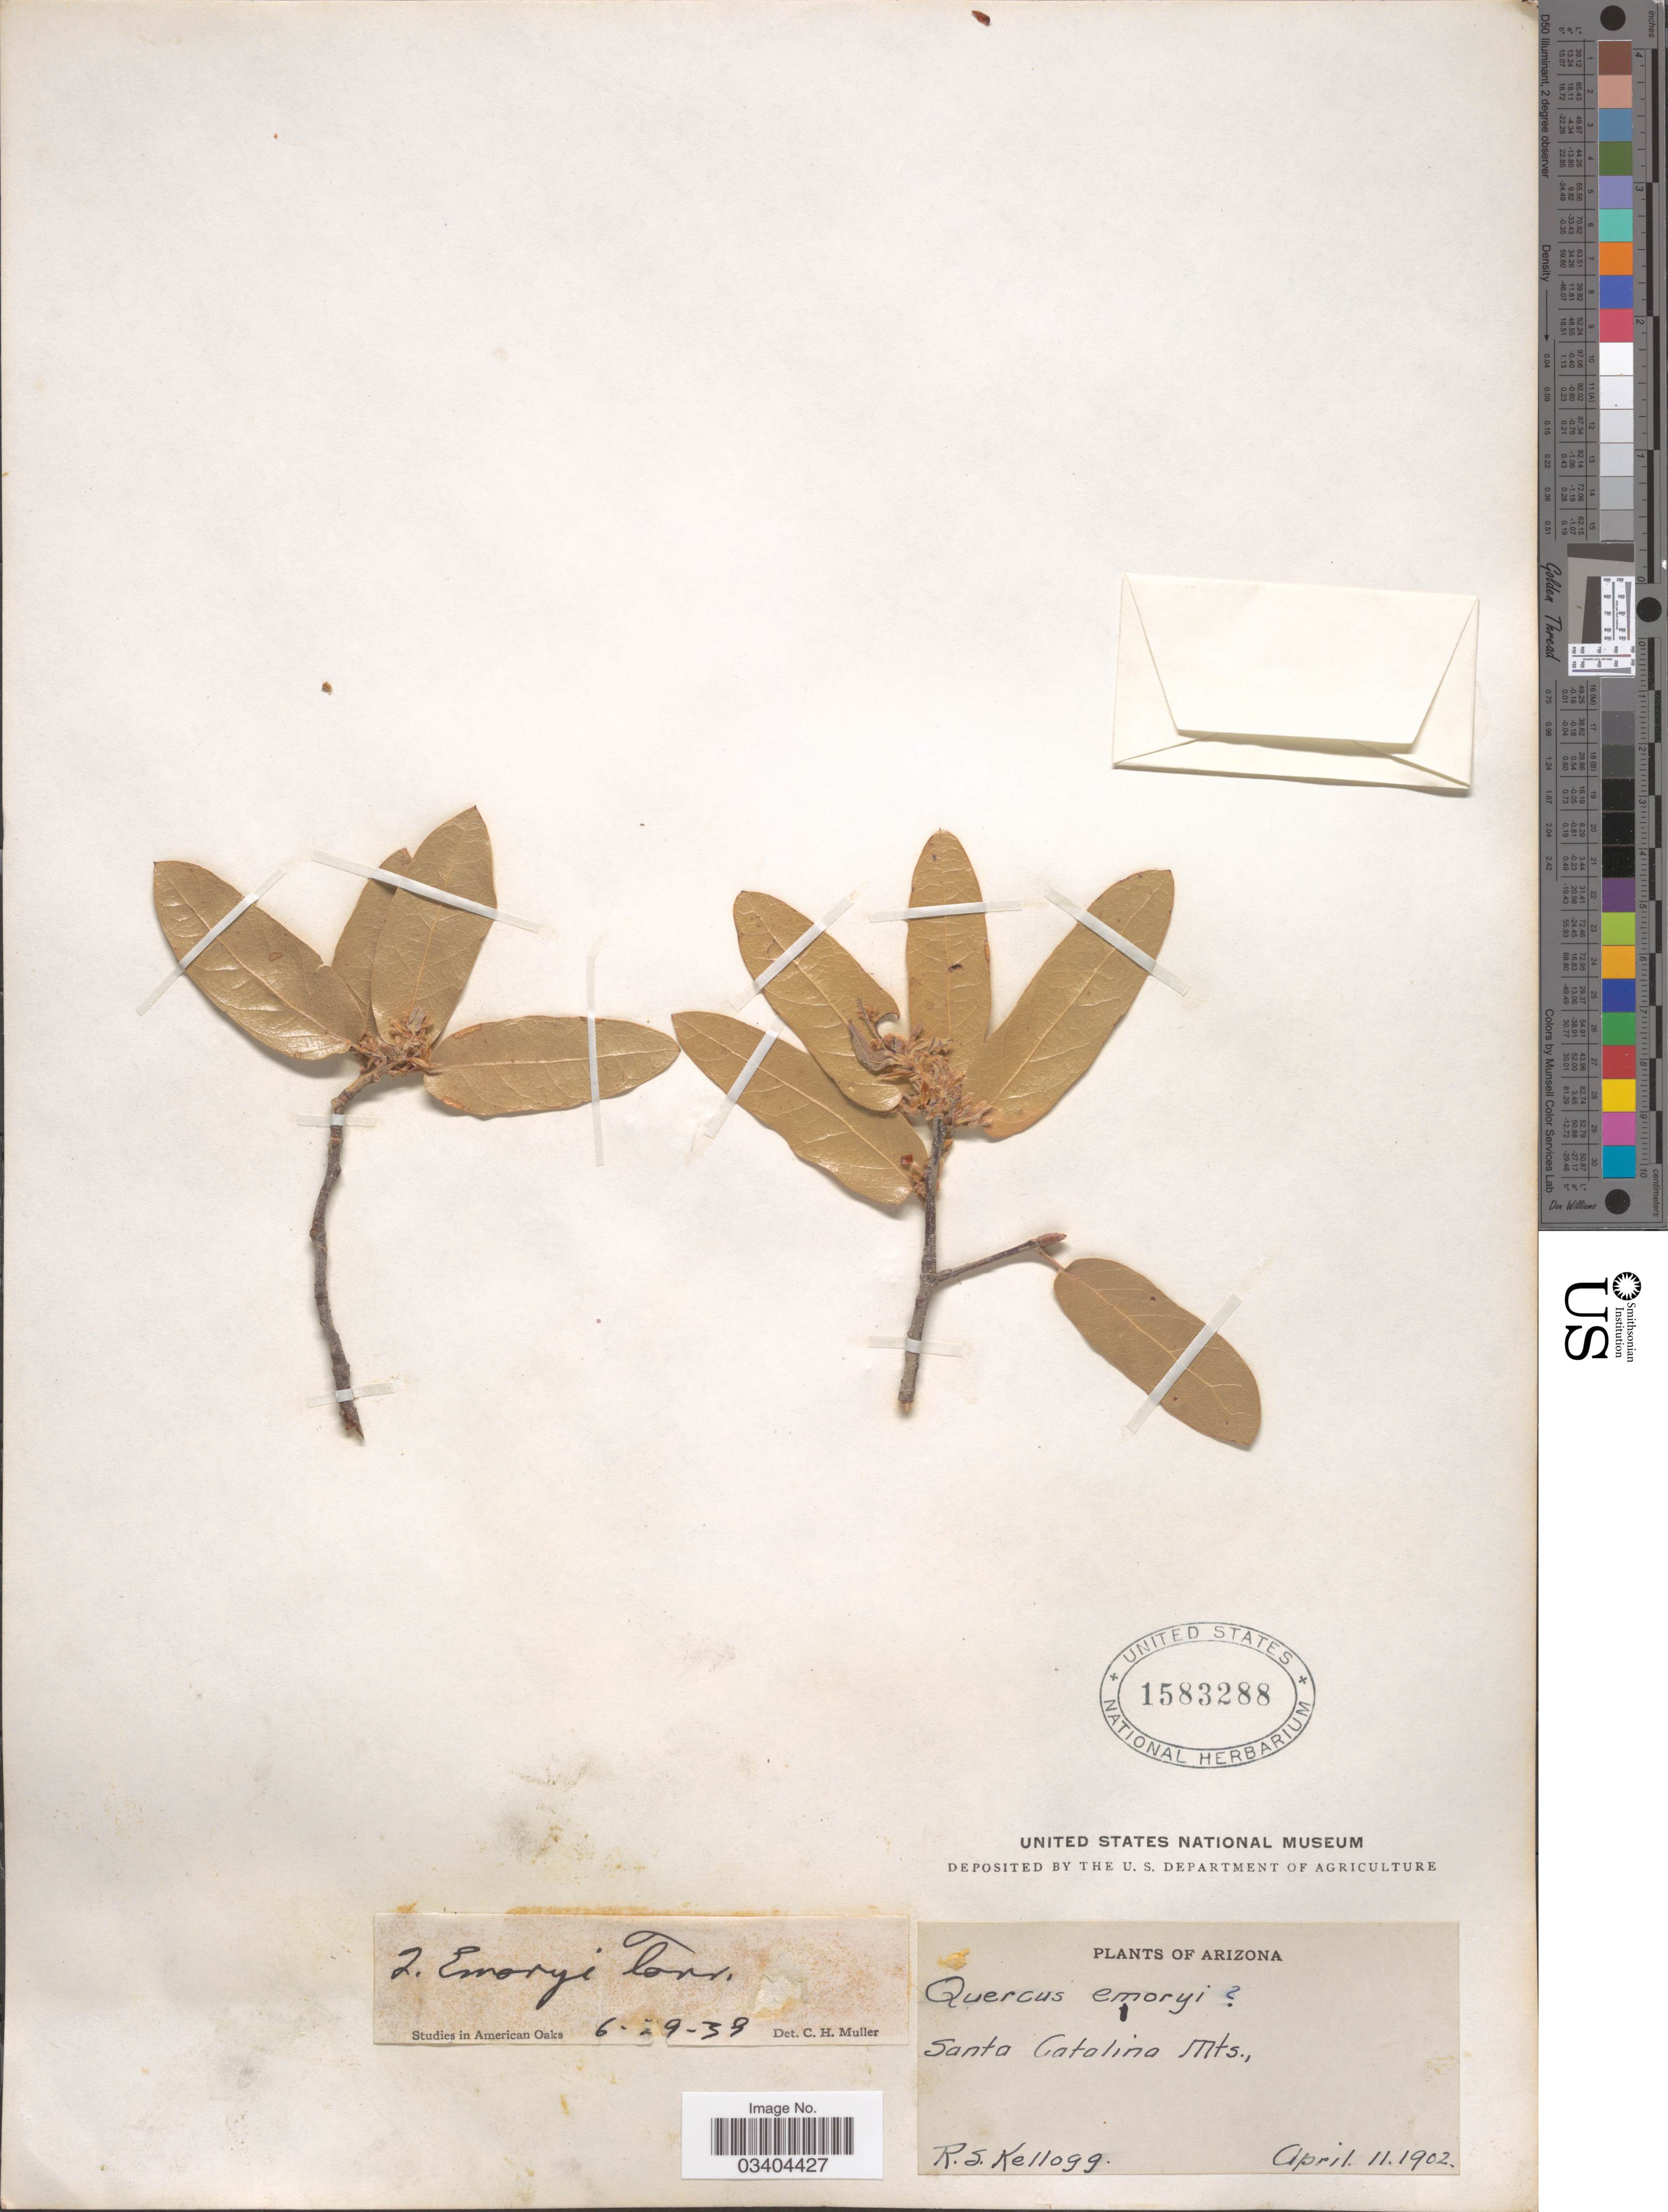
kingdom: Plantae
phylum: Tracheophyta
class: Magnoliopsida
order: Fagales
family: Fagaceae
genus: Quercus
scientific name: Quercus emoryi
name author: Torr. in Emory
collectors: R. Kellogg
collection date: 1902-04-11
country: United States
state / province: Arizona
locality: Santa Catalina Mts.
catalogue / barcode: US 1583288